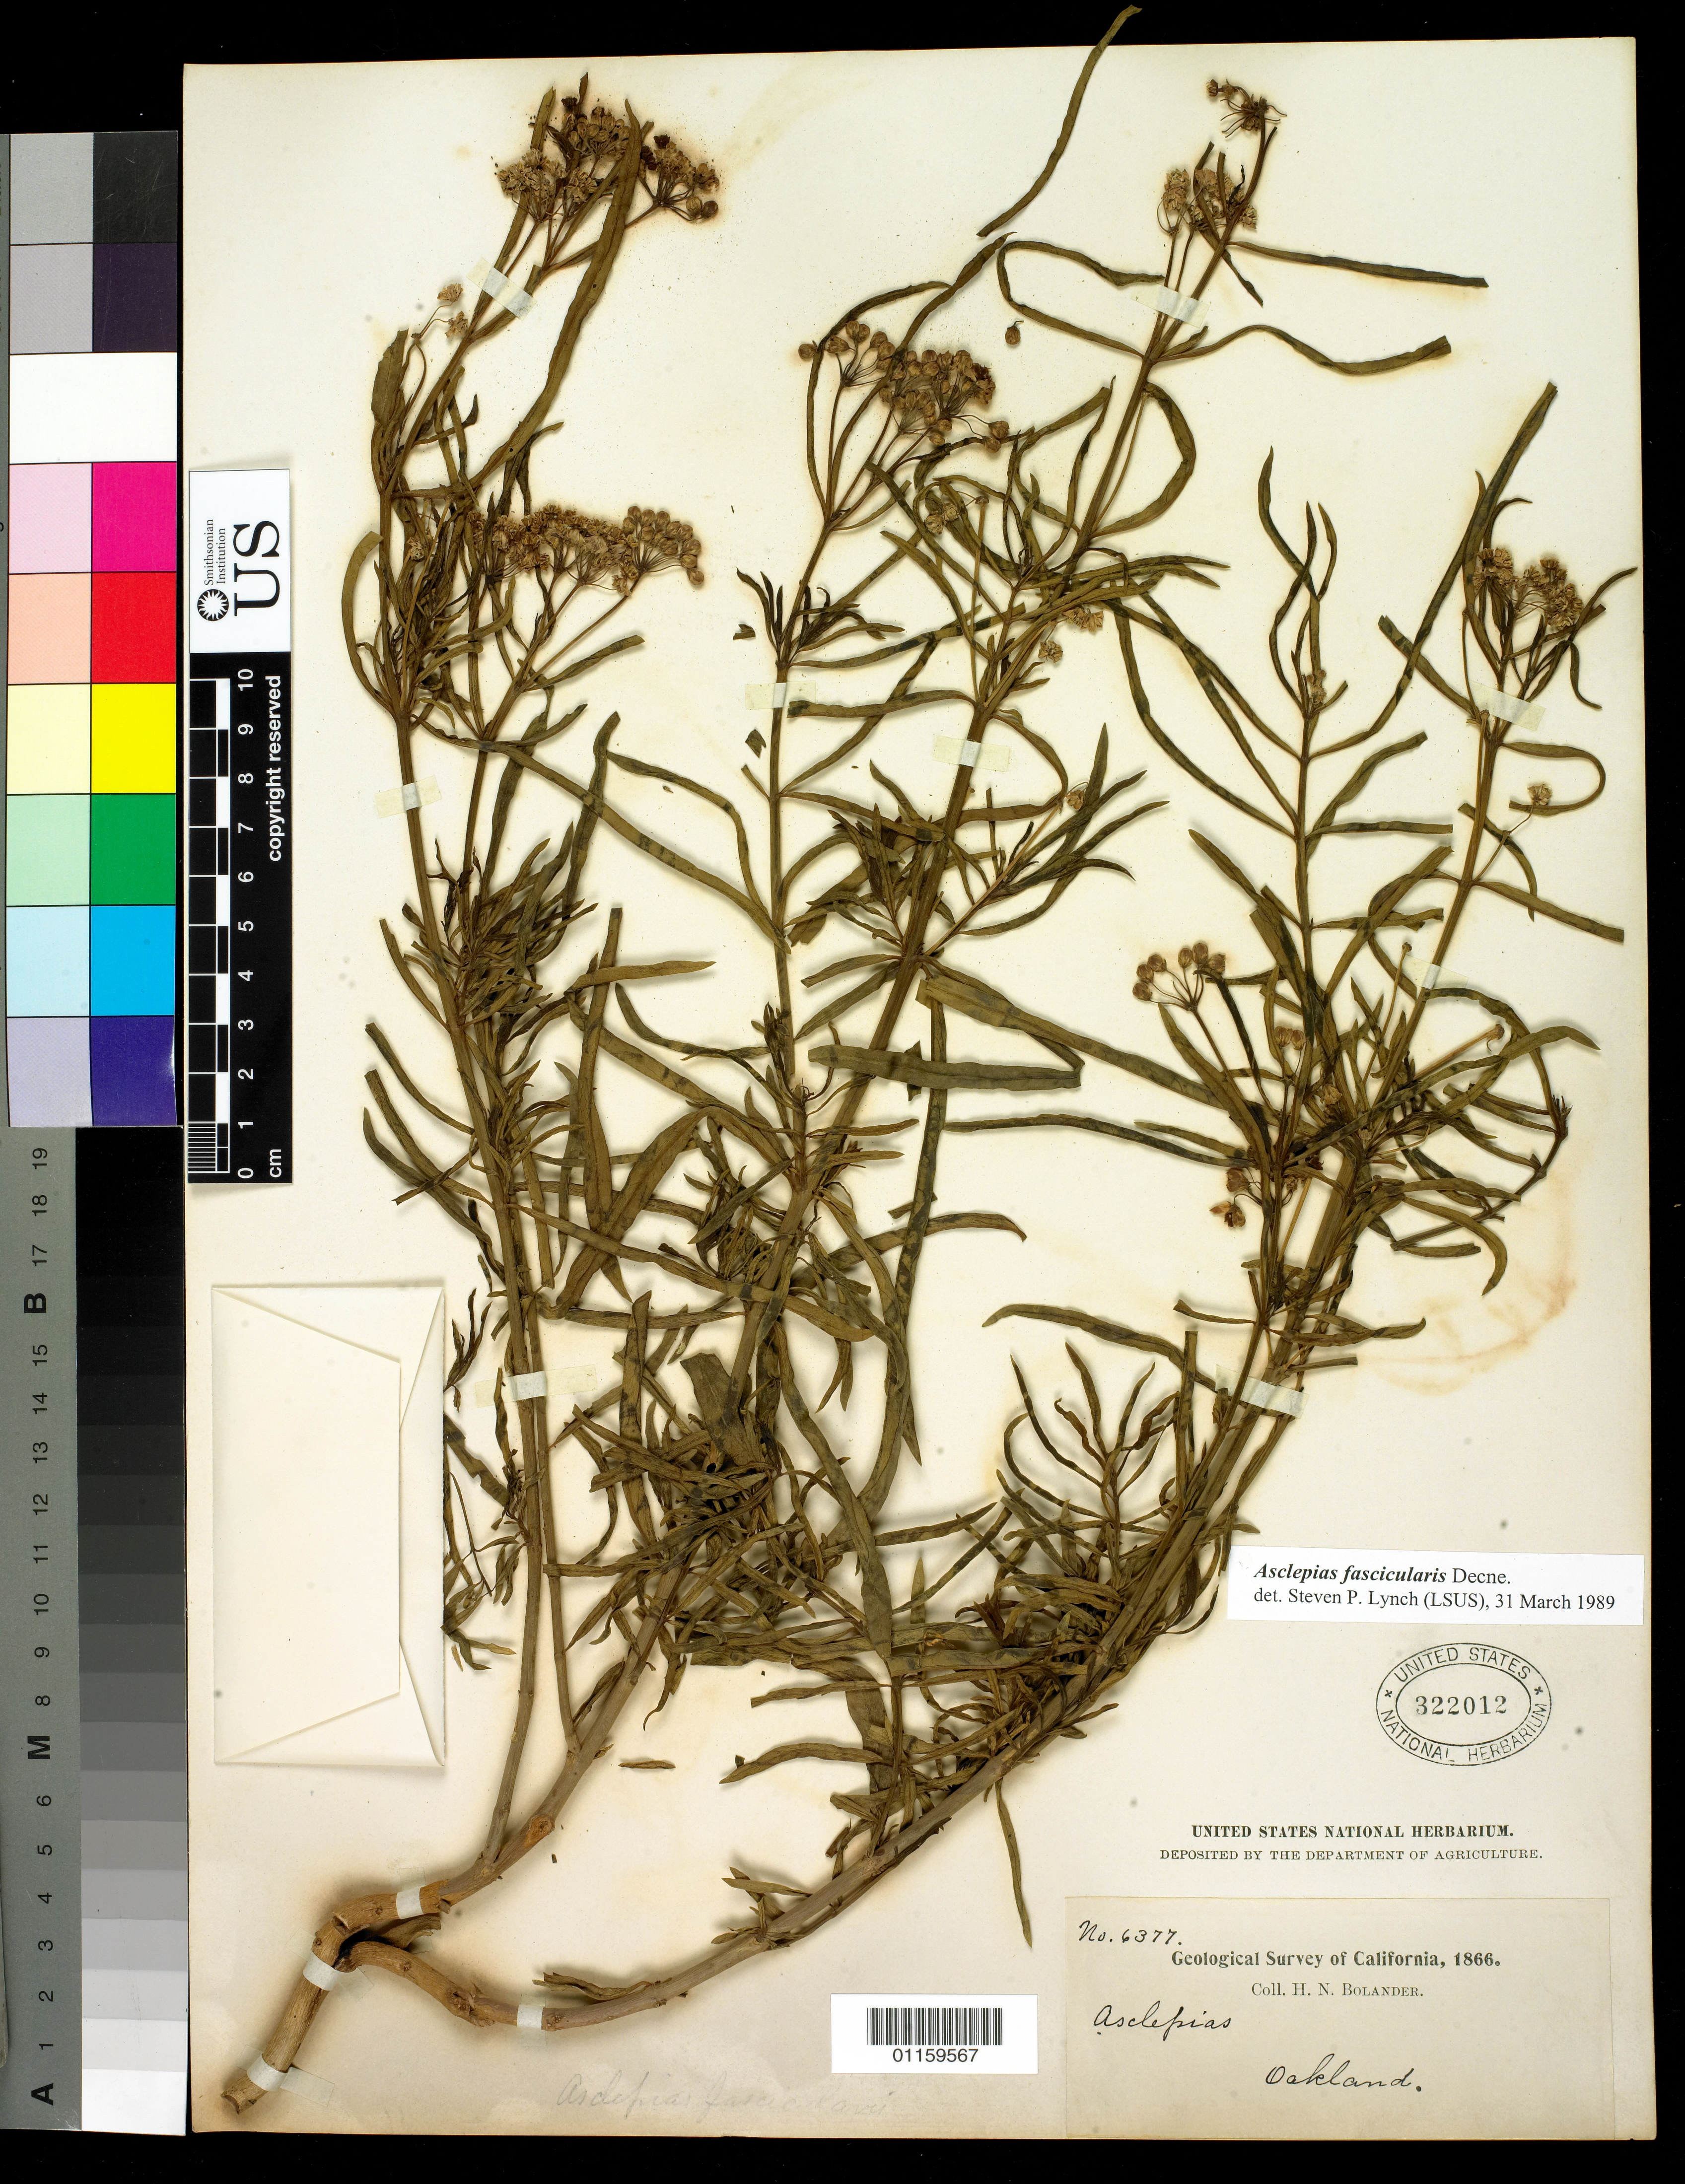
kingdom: Plantae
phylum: Tracheophyta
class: Magnoliopsida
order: Gentianales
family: Apocynaceae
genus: Asclepias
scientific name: Asclepias fascicularis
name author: Decne.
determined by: Lynch, S.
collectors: H. Bolander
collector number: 6377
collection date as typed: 1866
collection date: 1866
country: United States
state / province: California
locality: Okland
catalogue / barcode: US 322012